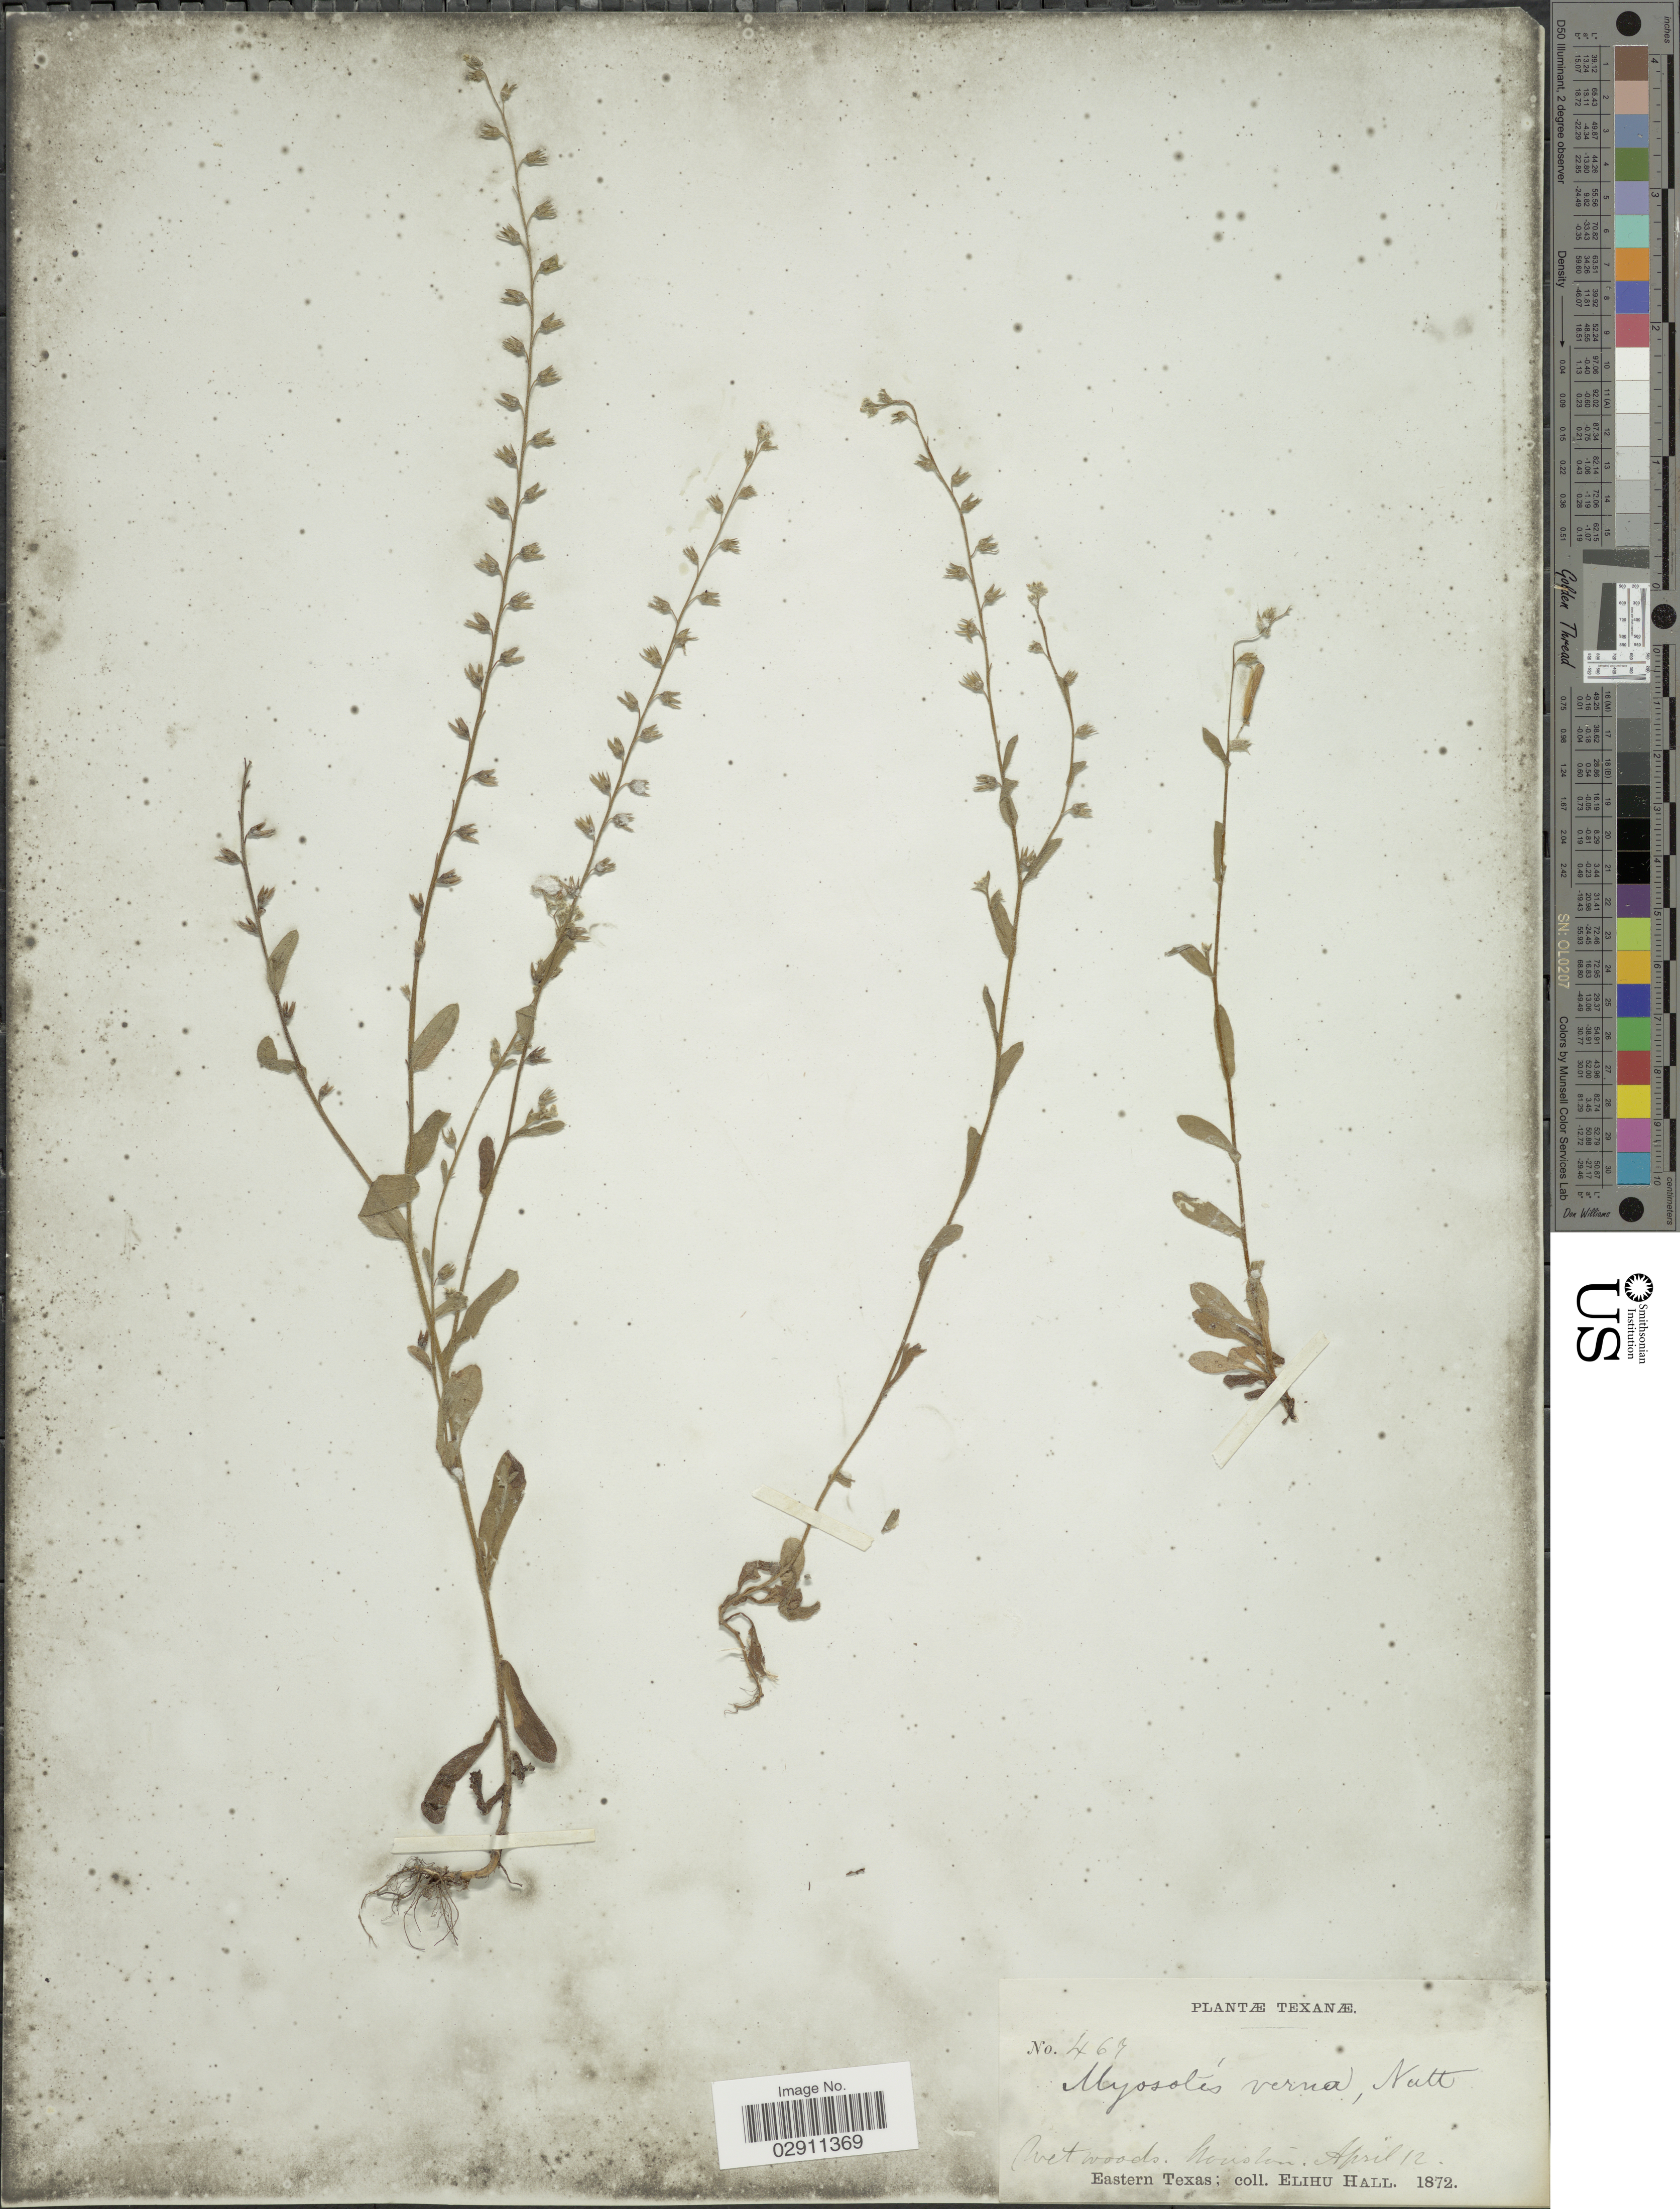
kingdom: Plantae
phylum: Tracheophyta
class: Magnoliopsida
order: Boraginales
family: Boraginaceae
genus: Myosotis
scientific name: Myosotis verna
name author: Nutt.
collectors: E. Hall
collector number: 467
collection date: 1872-04-12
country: United States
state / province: Texas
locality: Eastern Texas, Houston.